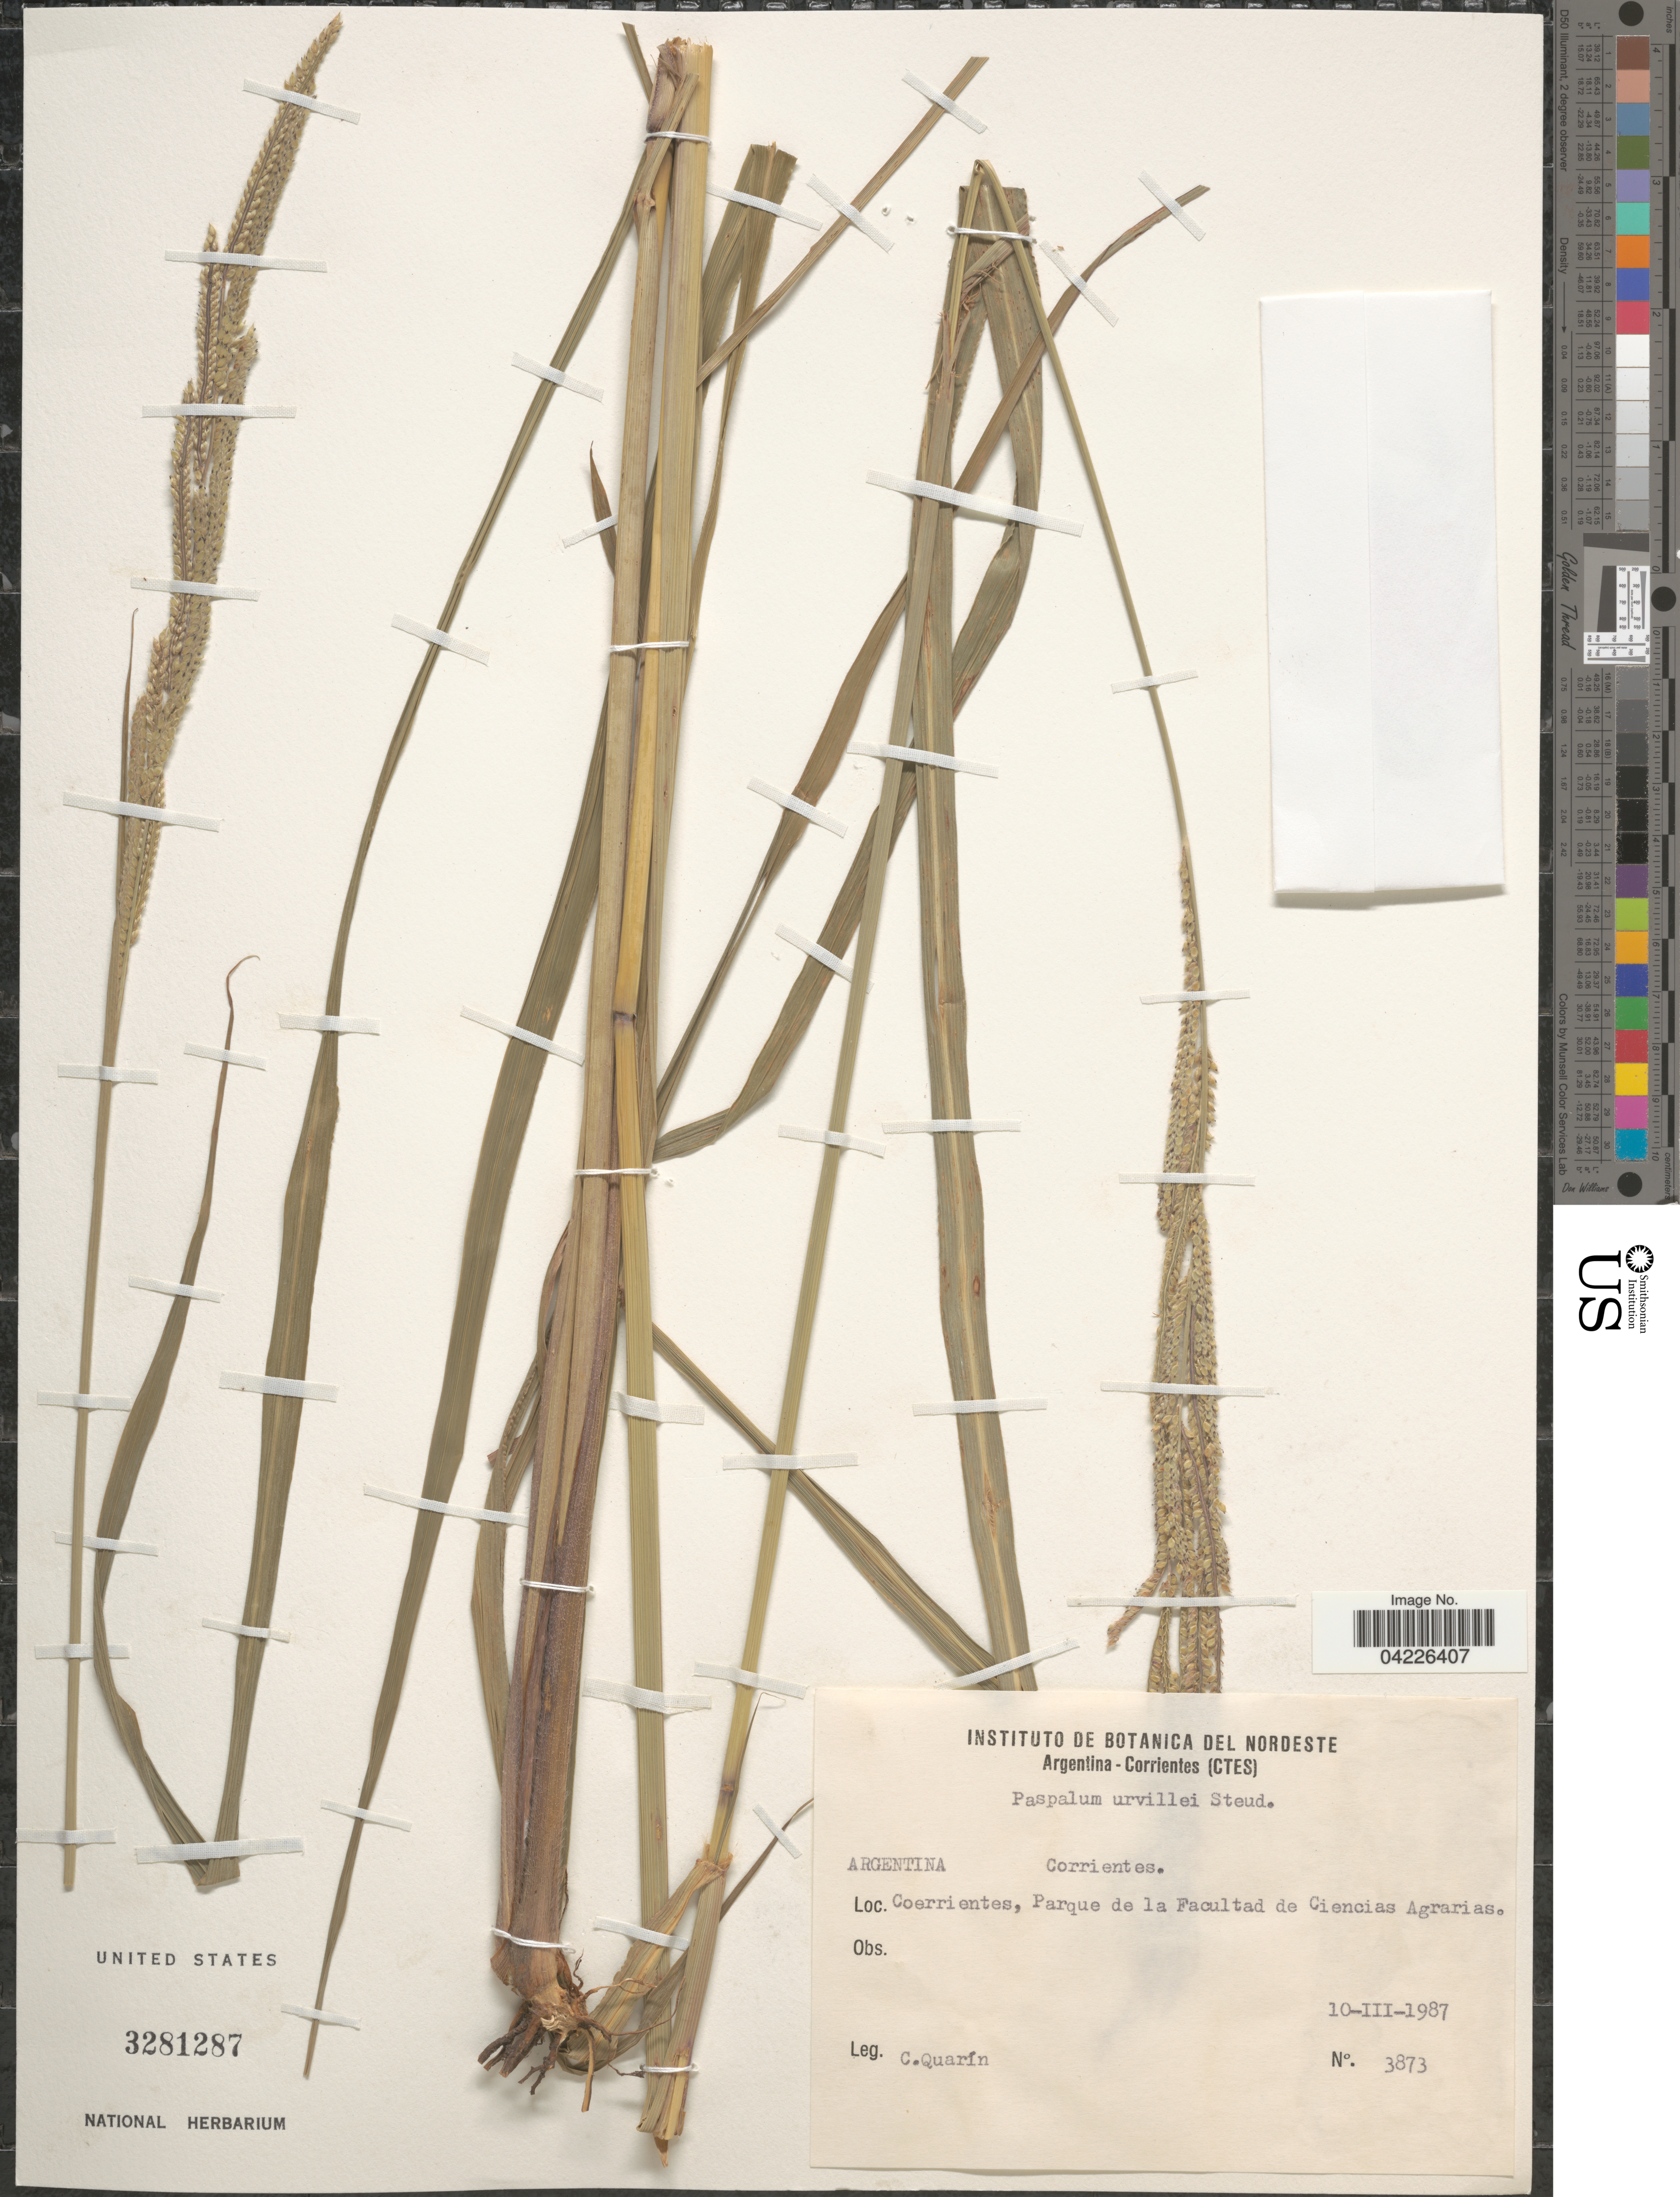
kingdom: Plantae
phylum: Tracheophyta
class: Liliopsida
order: Poales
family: Poaceae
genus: Paspalum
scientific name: Paspalum urvillei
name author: Steud.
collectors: C. Quarín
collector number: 3873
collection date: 1987-03-10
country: Argentina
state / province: Corrientes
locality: Coerrientes, Parque de la Facultad de Ciencias Agrarias.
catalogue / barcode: US 3281287